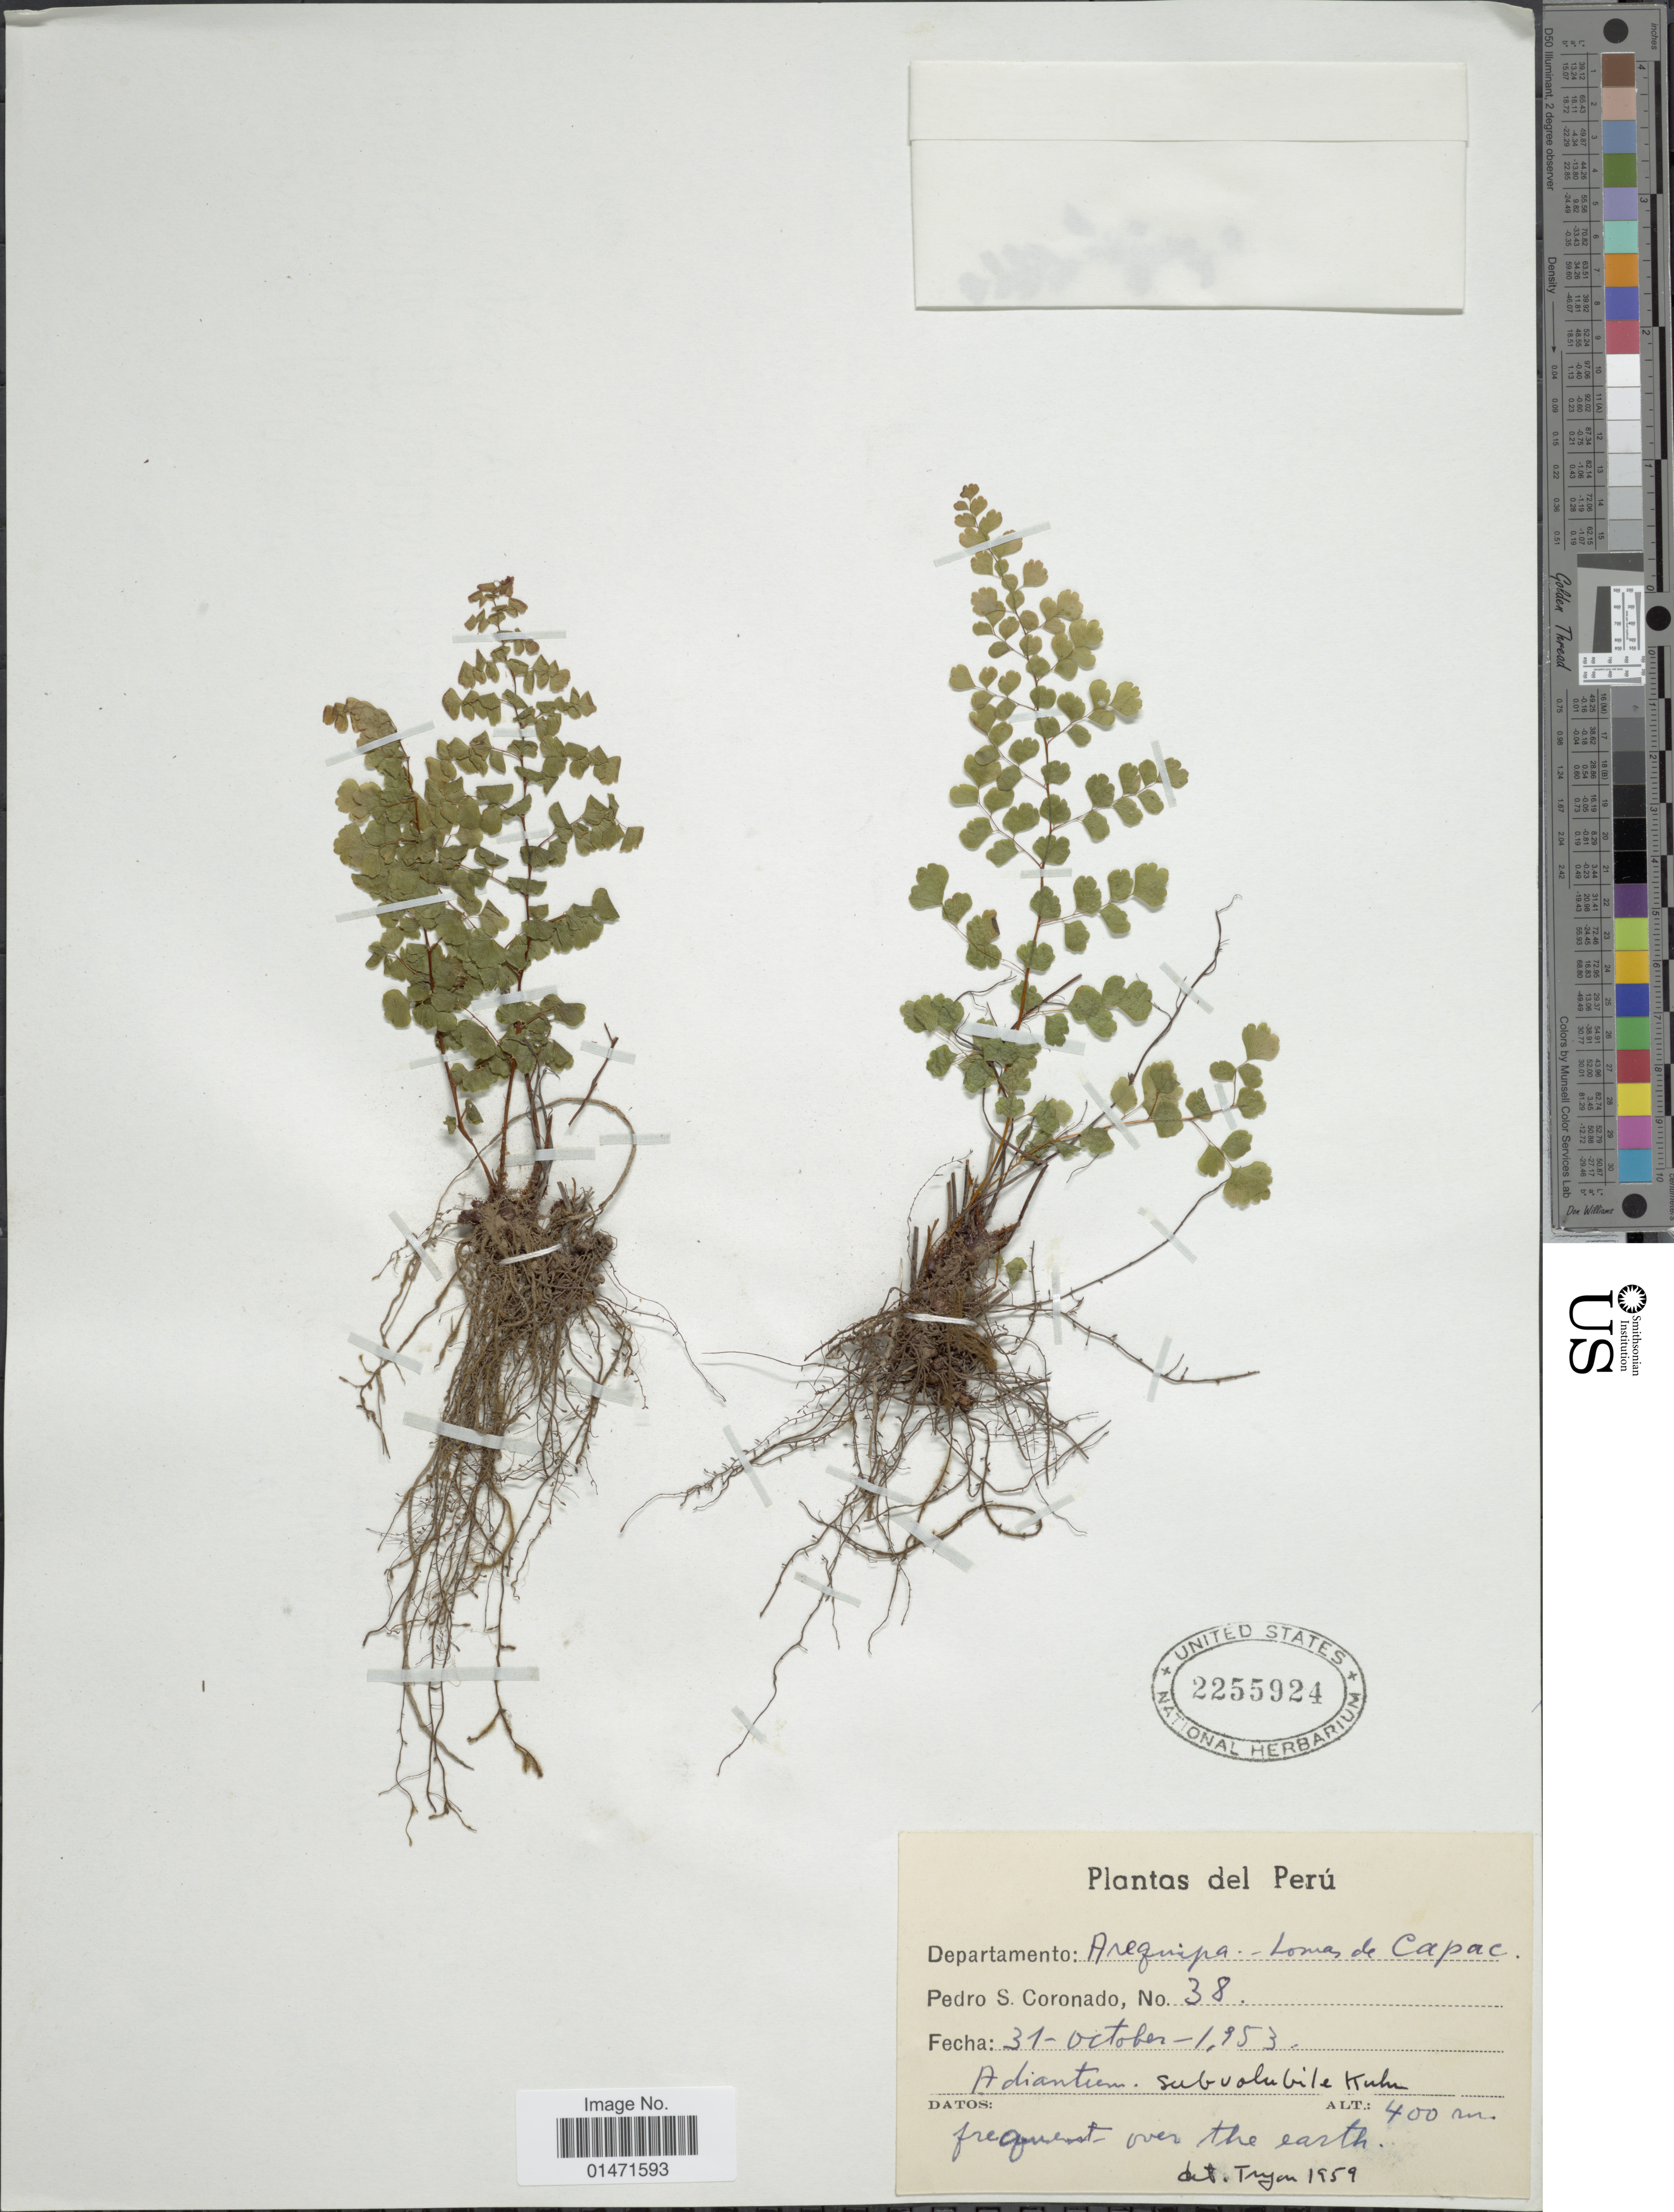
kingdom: Plantae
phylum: Tracheophyta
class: Polypodiopsida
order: Polypodiales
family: Pteridaceae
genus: Adiantum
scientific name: Adiantum subvolubile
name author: Mett. ex Kuhn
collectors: P. Coronado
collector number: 38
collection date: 1953-10-31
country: Peru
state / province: Arequipa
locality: Lomas de Capac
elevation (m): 400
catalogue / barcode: US 2255924